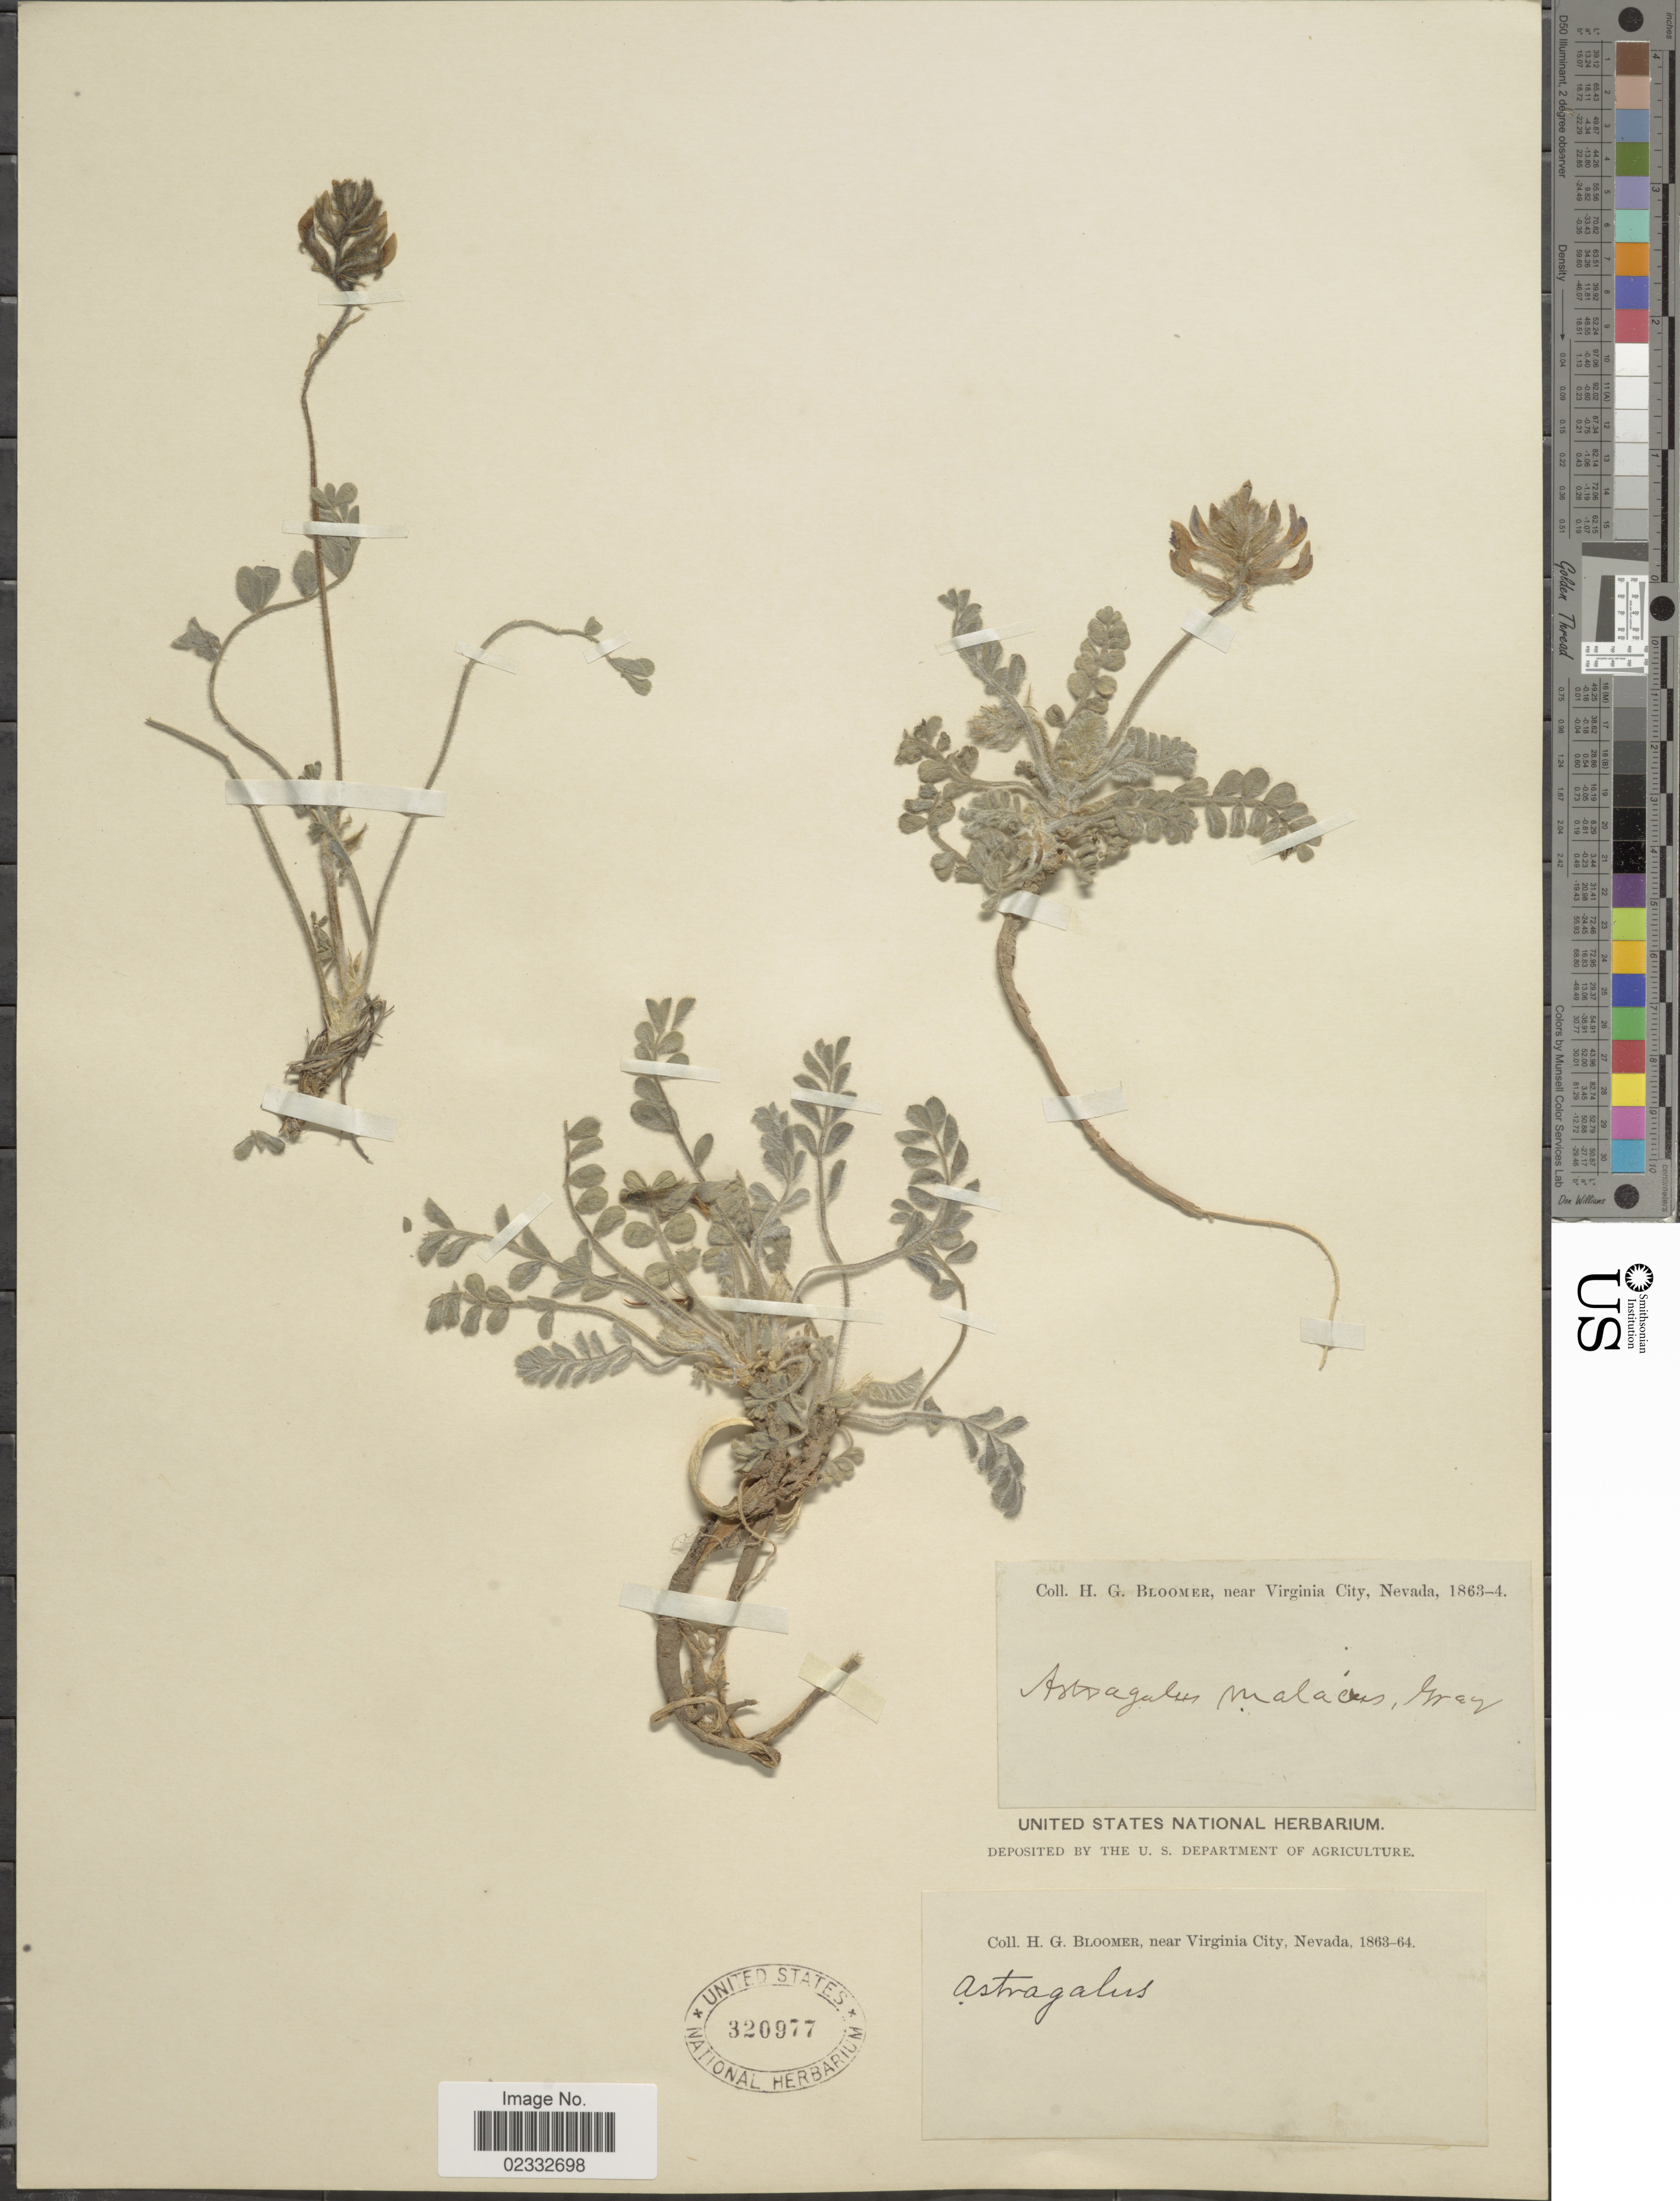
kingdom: Plantae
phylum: Tracheophyta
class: Magnoliopsida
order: Fabales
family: Fabaceae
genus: Astragalus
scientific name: Astragalus malacus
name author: A. Gray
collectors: H. Bloomer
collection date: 1863/1864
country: United States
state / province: Nevada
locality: Near Virginia City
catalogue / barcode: US 320977